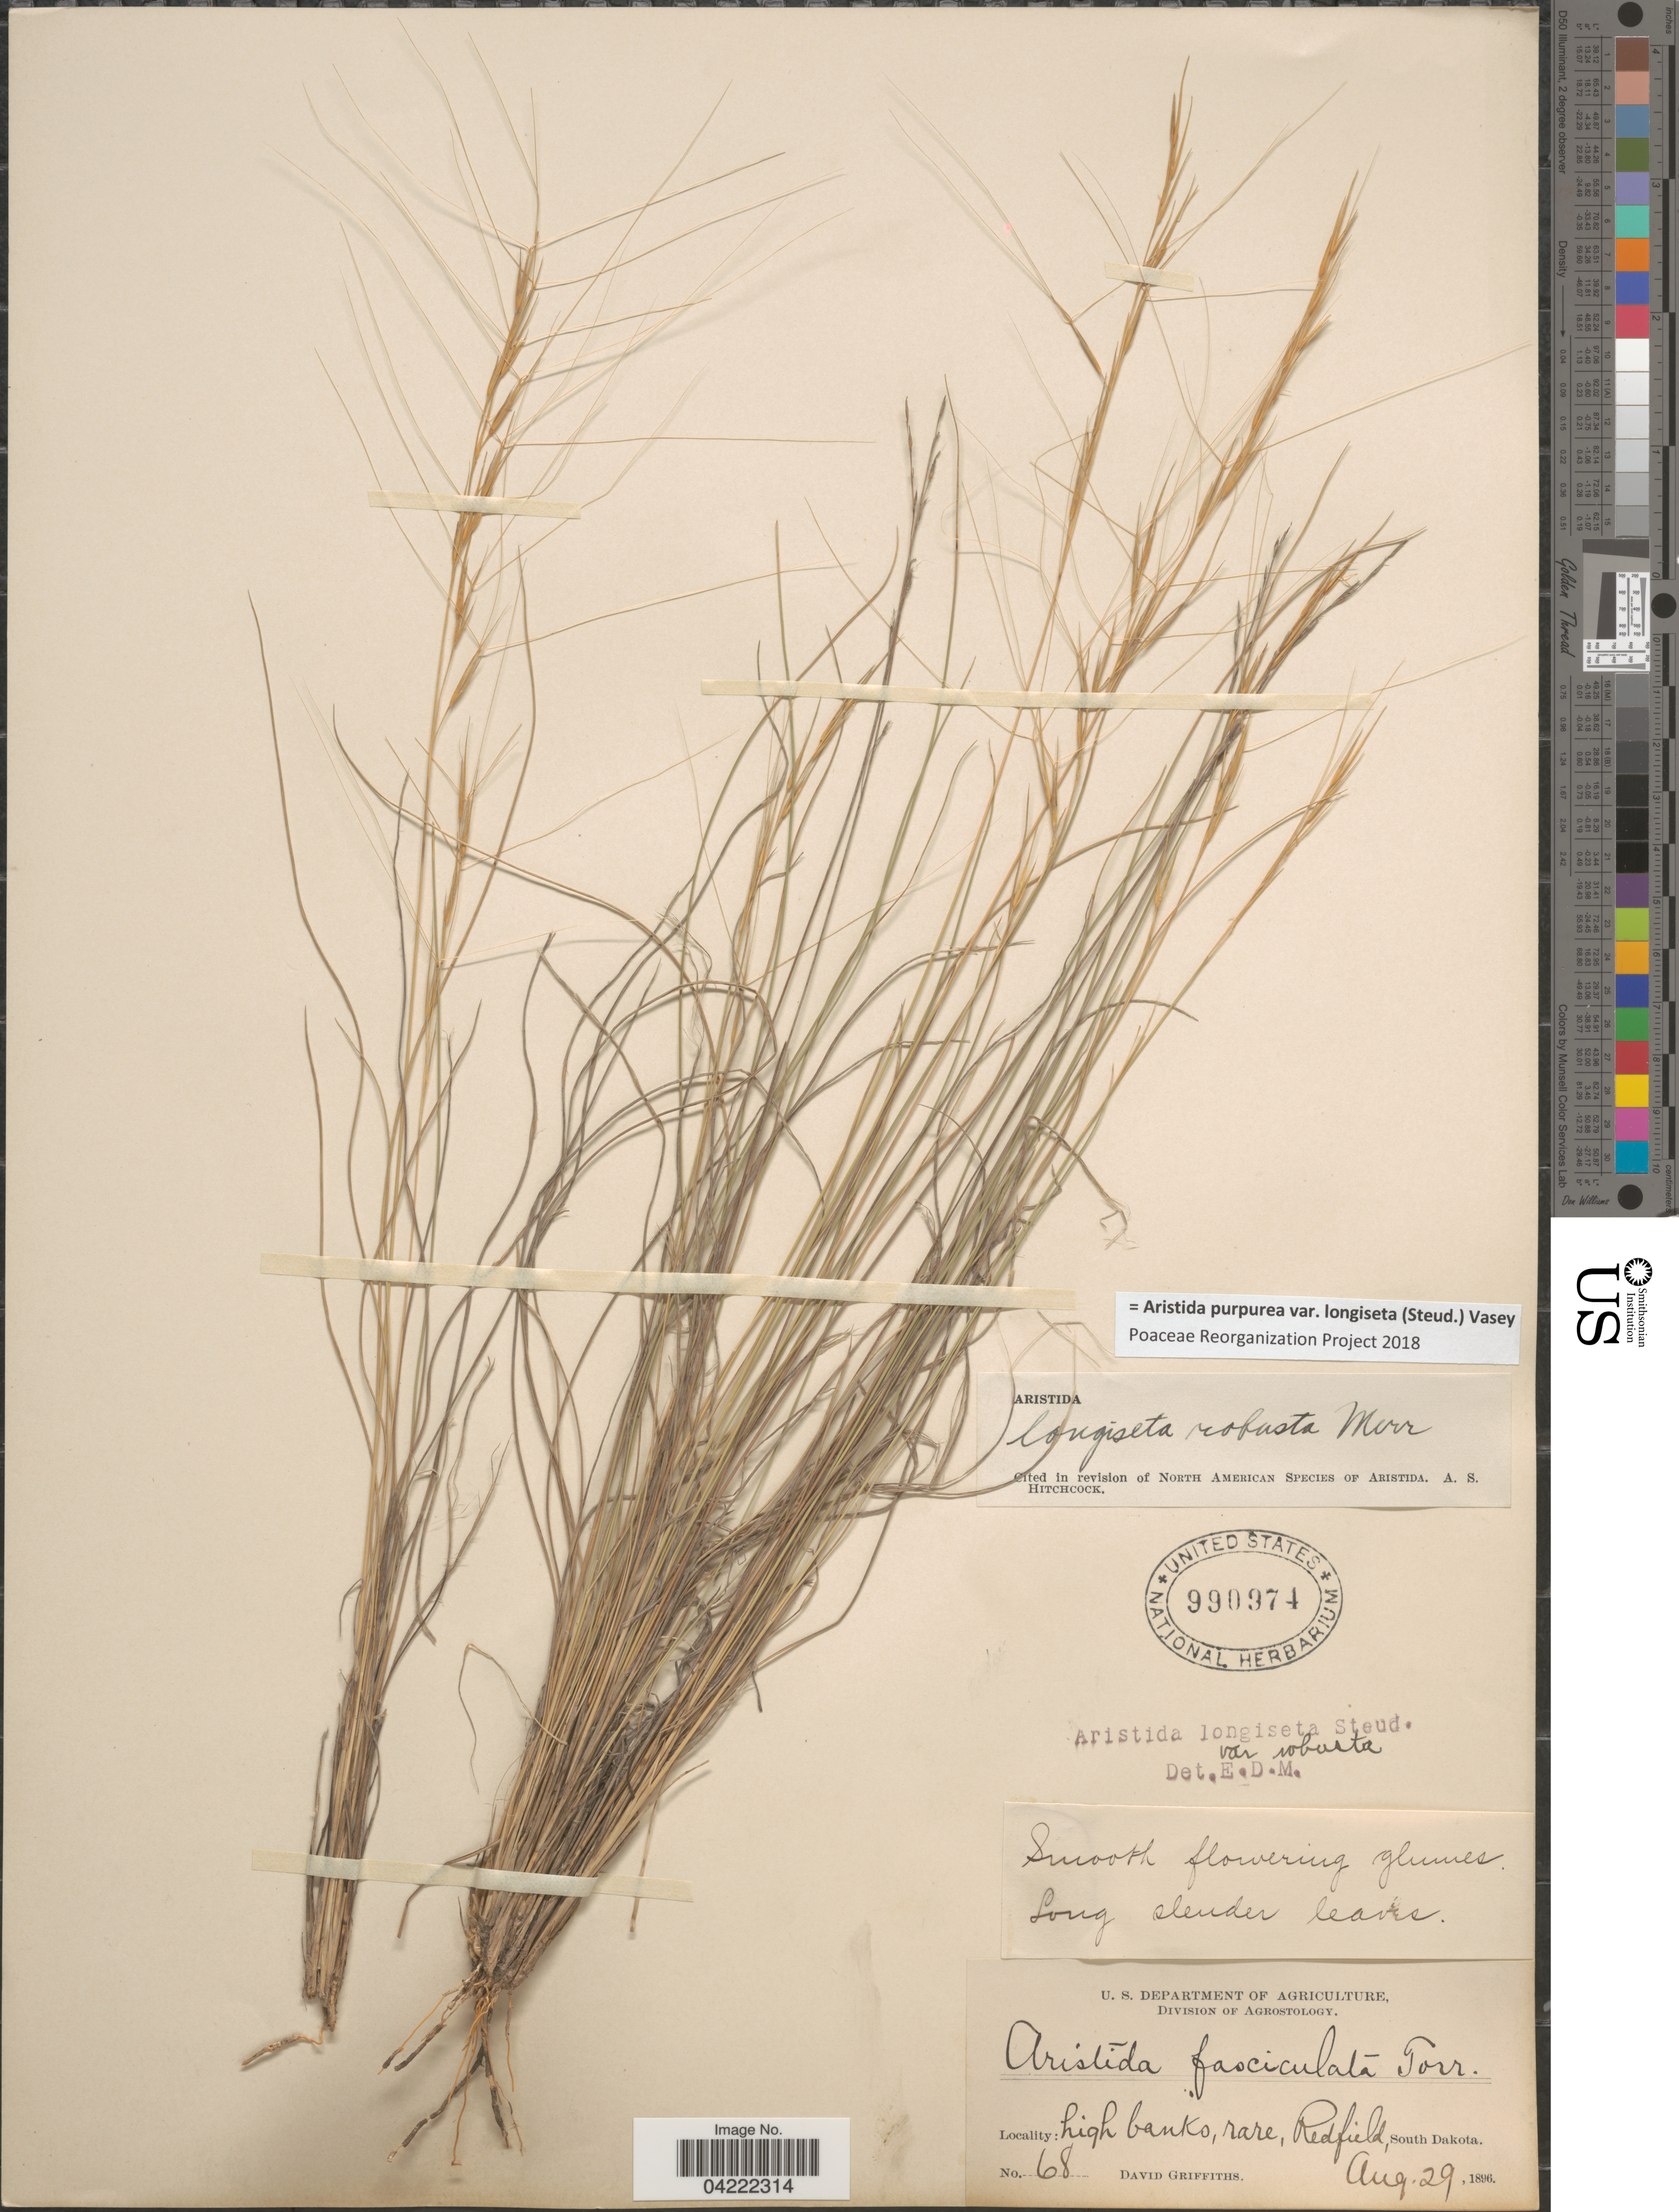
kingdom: Plantae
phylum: Tracheophyta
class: Liliopsida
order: Poales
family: Poaceae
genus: Aristida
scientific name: Aristida purpurea var. longiseta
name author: (Steud.) Vasey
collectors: D. Griffiths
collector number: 68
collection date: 1896-08-29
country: United States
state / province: South Dakota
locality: High banks, rare, Redfield.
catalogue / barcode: US 990974